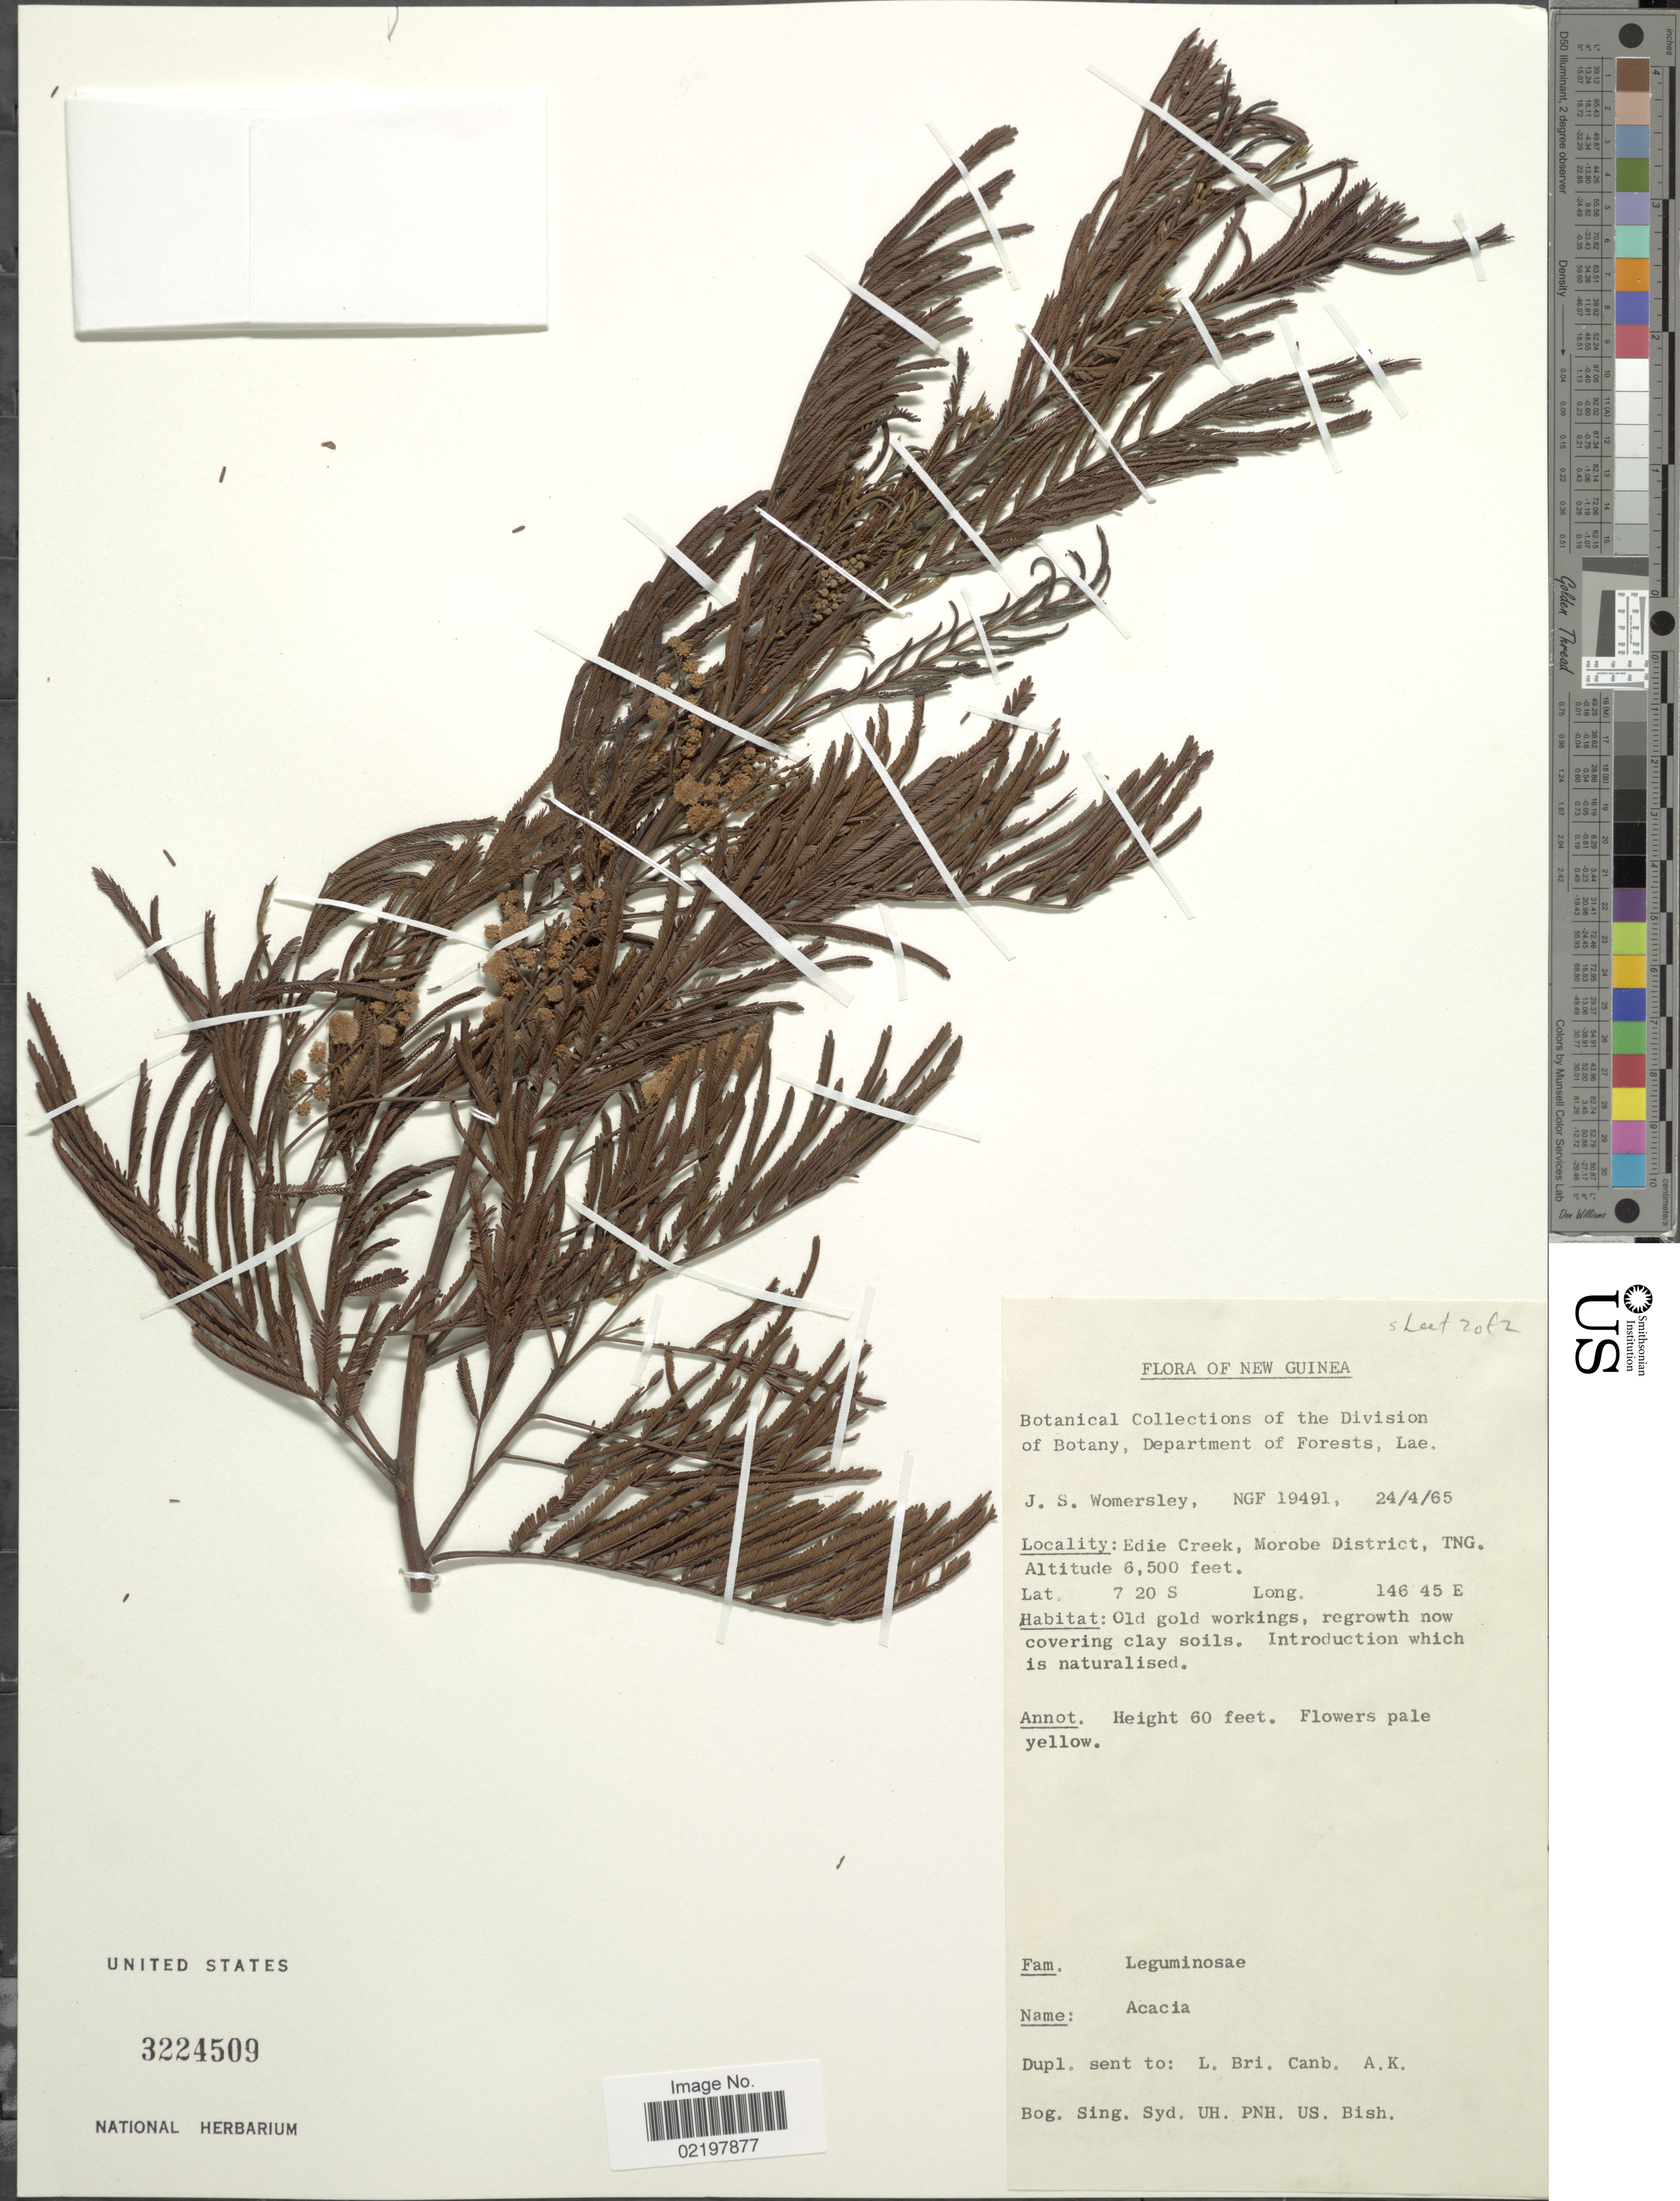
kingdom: Plantae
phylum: Tracheophyta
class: Magnoliopsida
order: Fabales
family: Fabaceae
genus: Acacia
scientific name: Acacia sp.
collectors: H. B. S. Womersley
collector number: NGF 19491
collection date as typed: Transcribed d/m/y: 24/4/65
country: Papua New Guinea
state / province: Morobe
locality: New Guinea, Edie Creek, Morobe District, TNG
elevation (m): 1981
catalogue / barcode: US 3224509